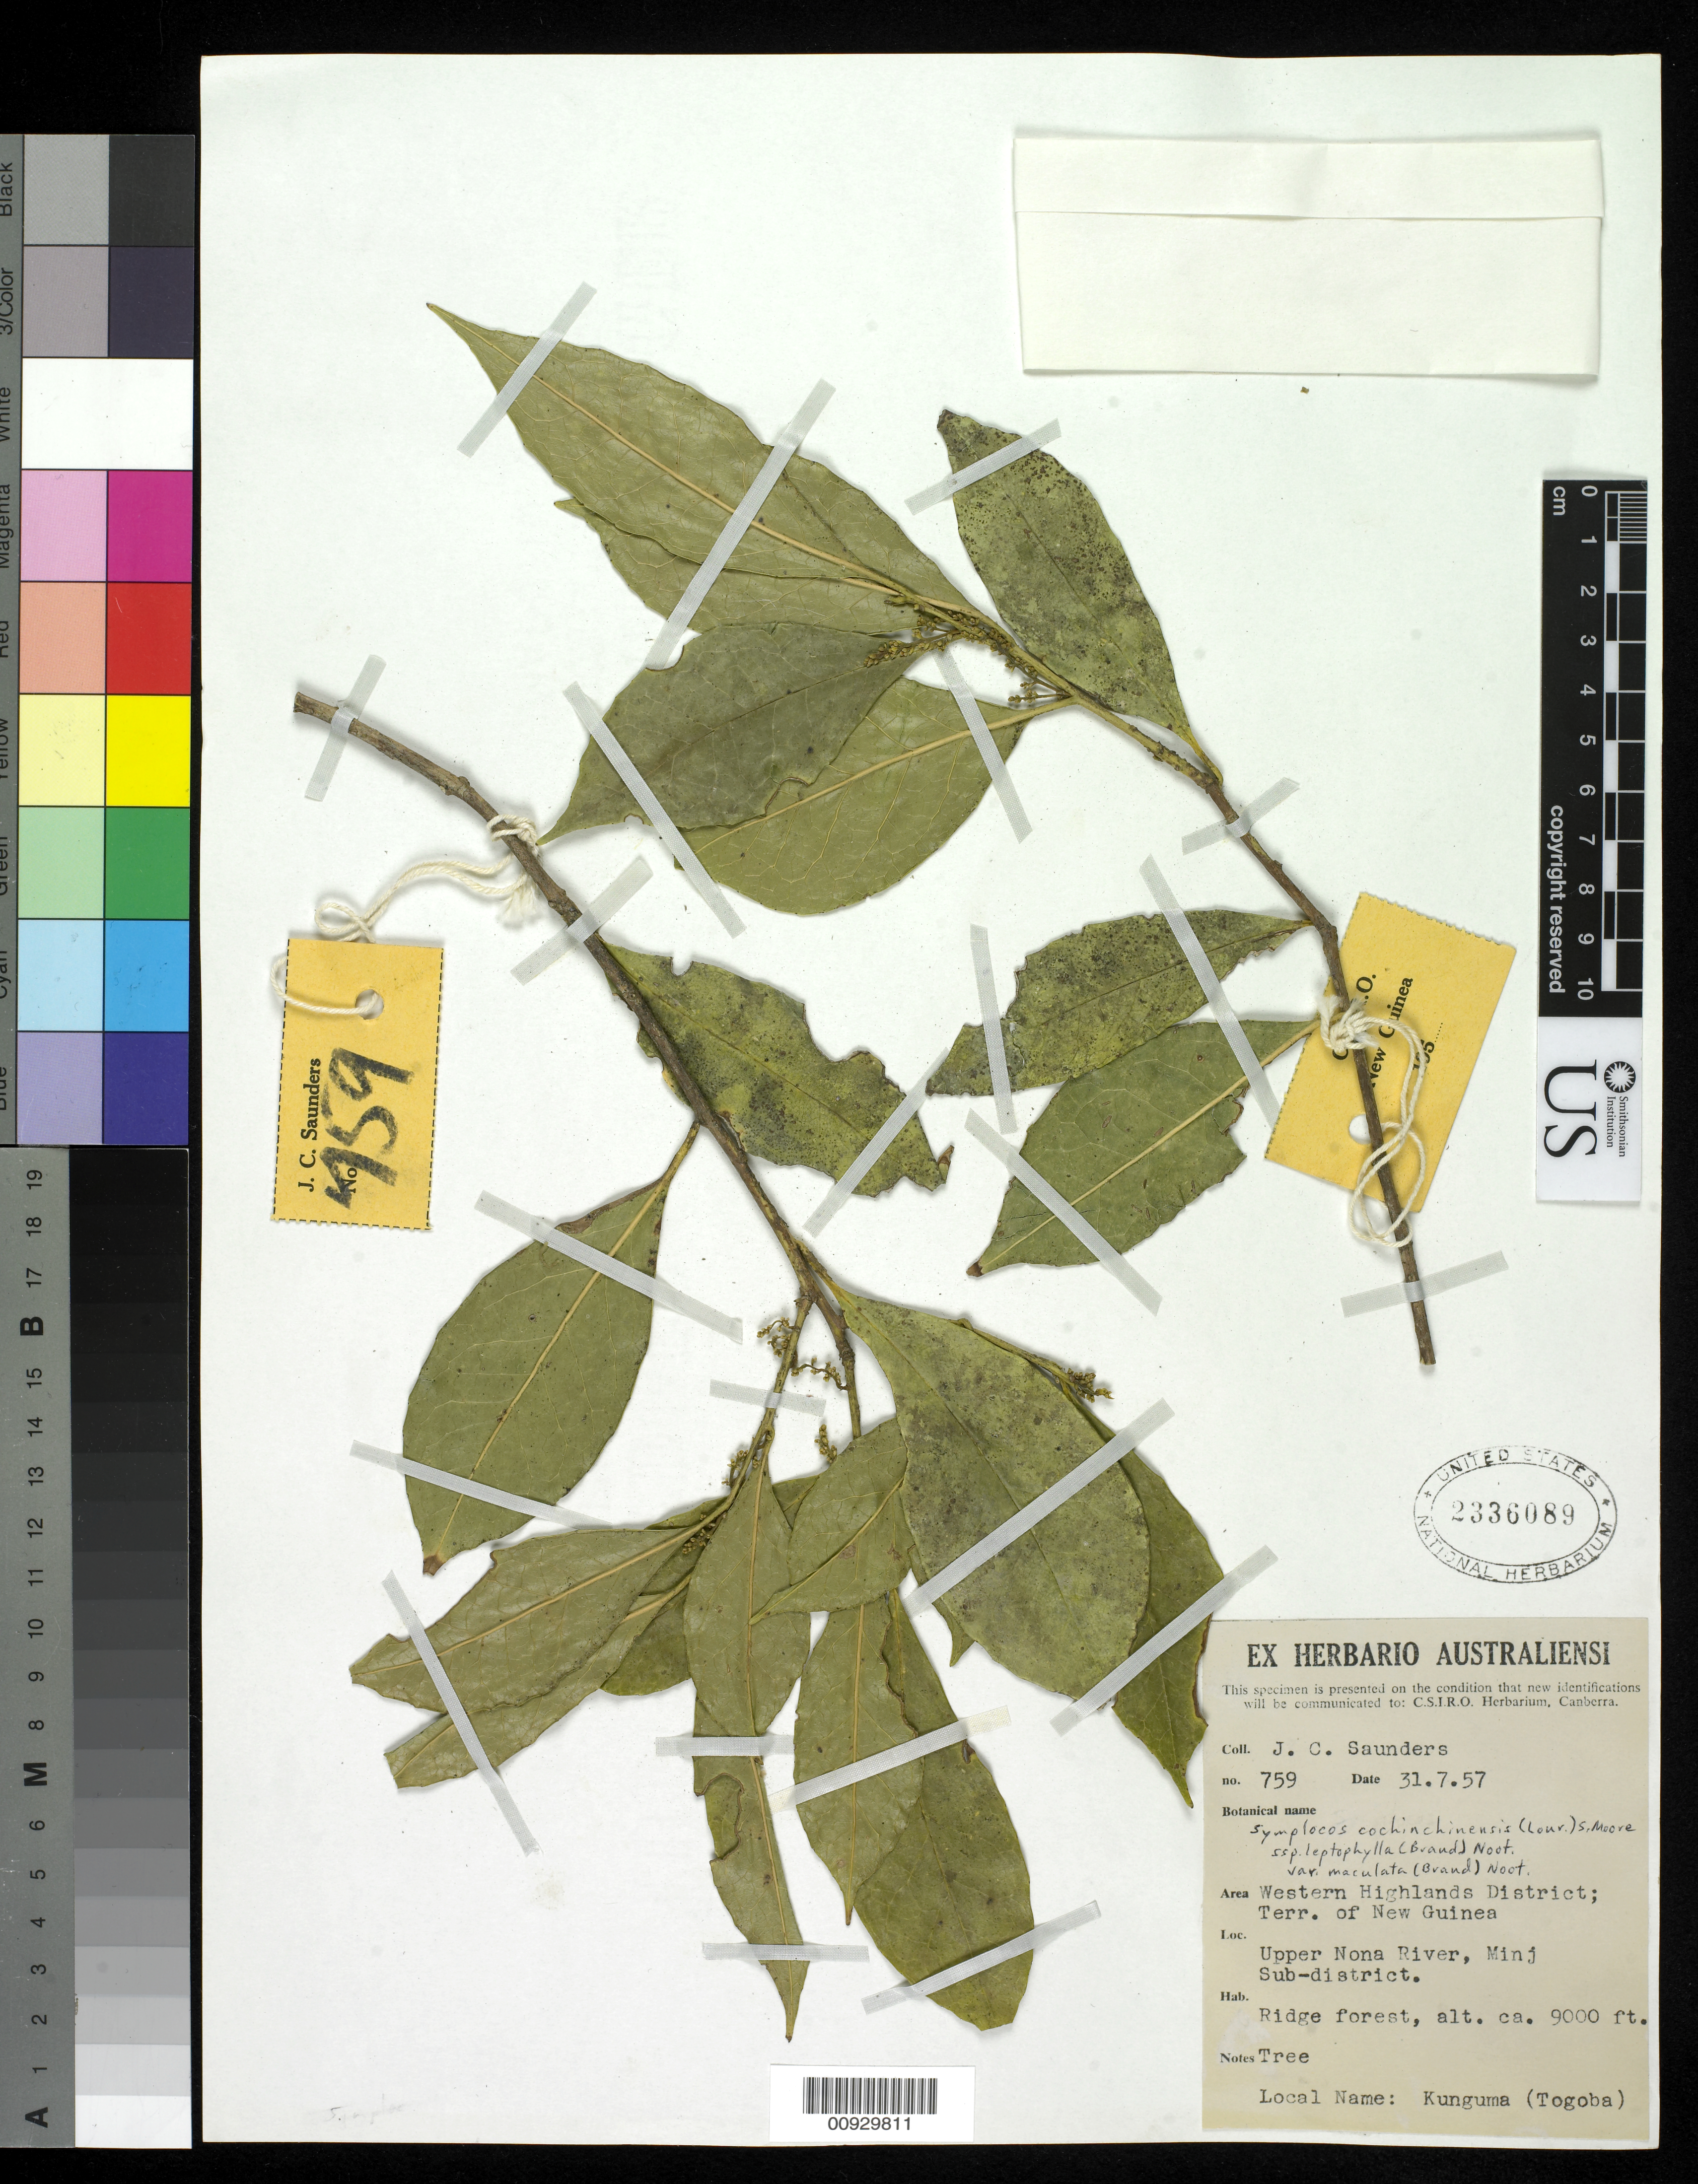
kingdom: Plantae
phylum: Tracheophyta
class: Magnoliopsida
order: Ericales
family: Symplocaceae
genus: Symplocos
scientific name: Symplocos cochinchinensis var. maculata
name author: (Brand) Noot.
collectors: J. C. Saunders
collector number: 759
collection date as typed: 31 Jul 1957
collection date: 1957-07-31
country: Papua New Guinea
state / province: Western Highlands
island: New Guinea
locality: Upper Nona River, Minj Sub-district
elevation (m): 2743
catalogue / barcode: US 2336089